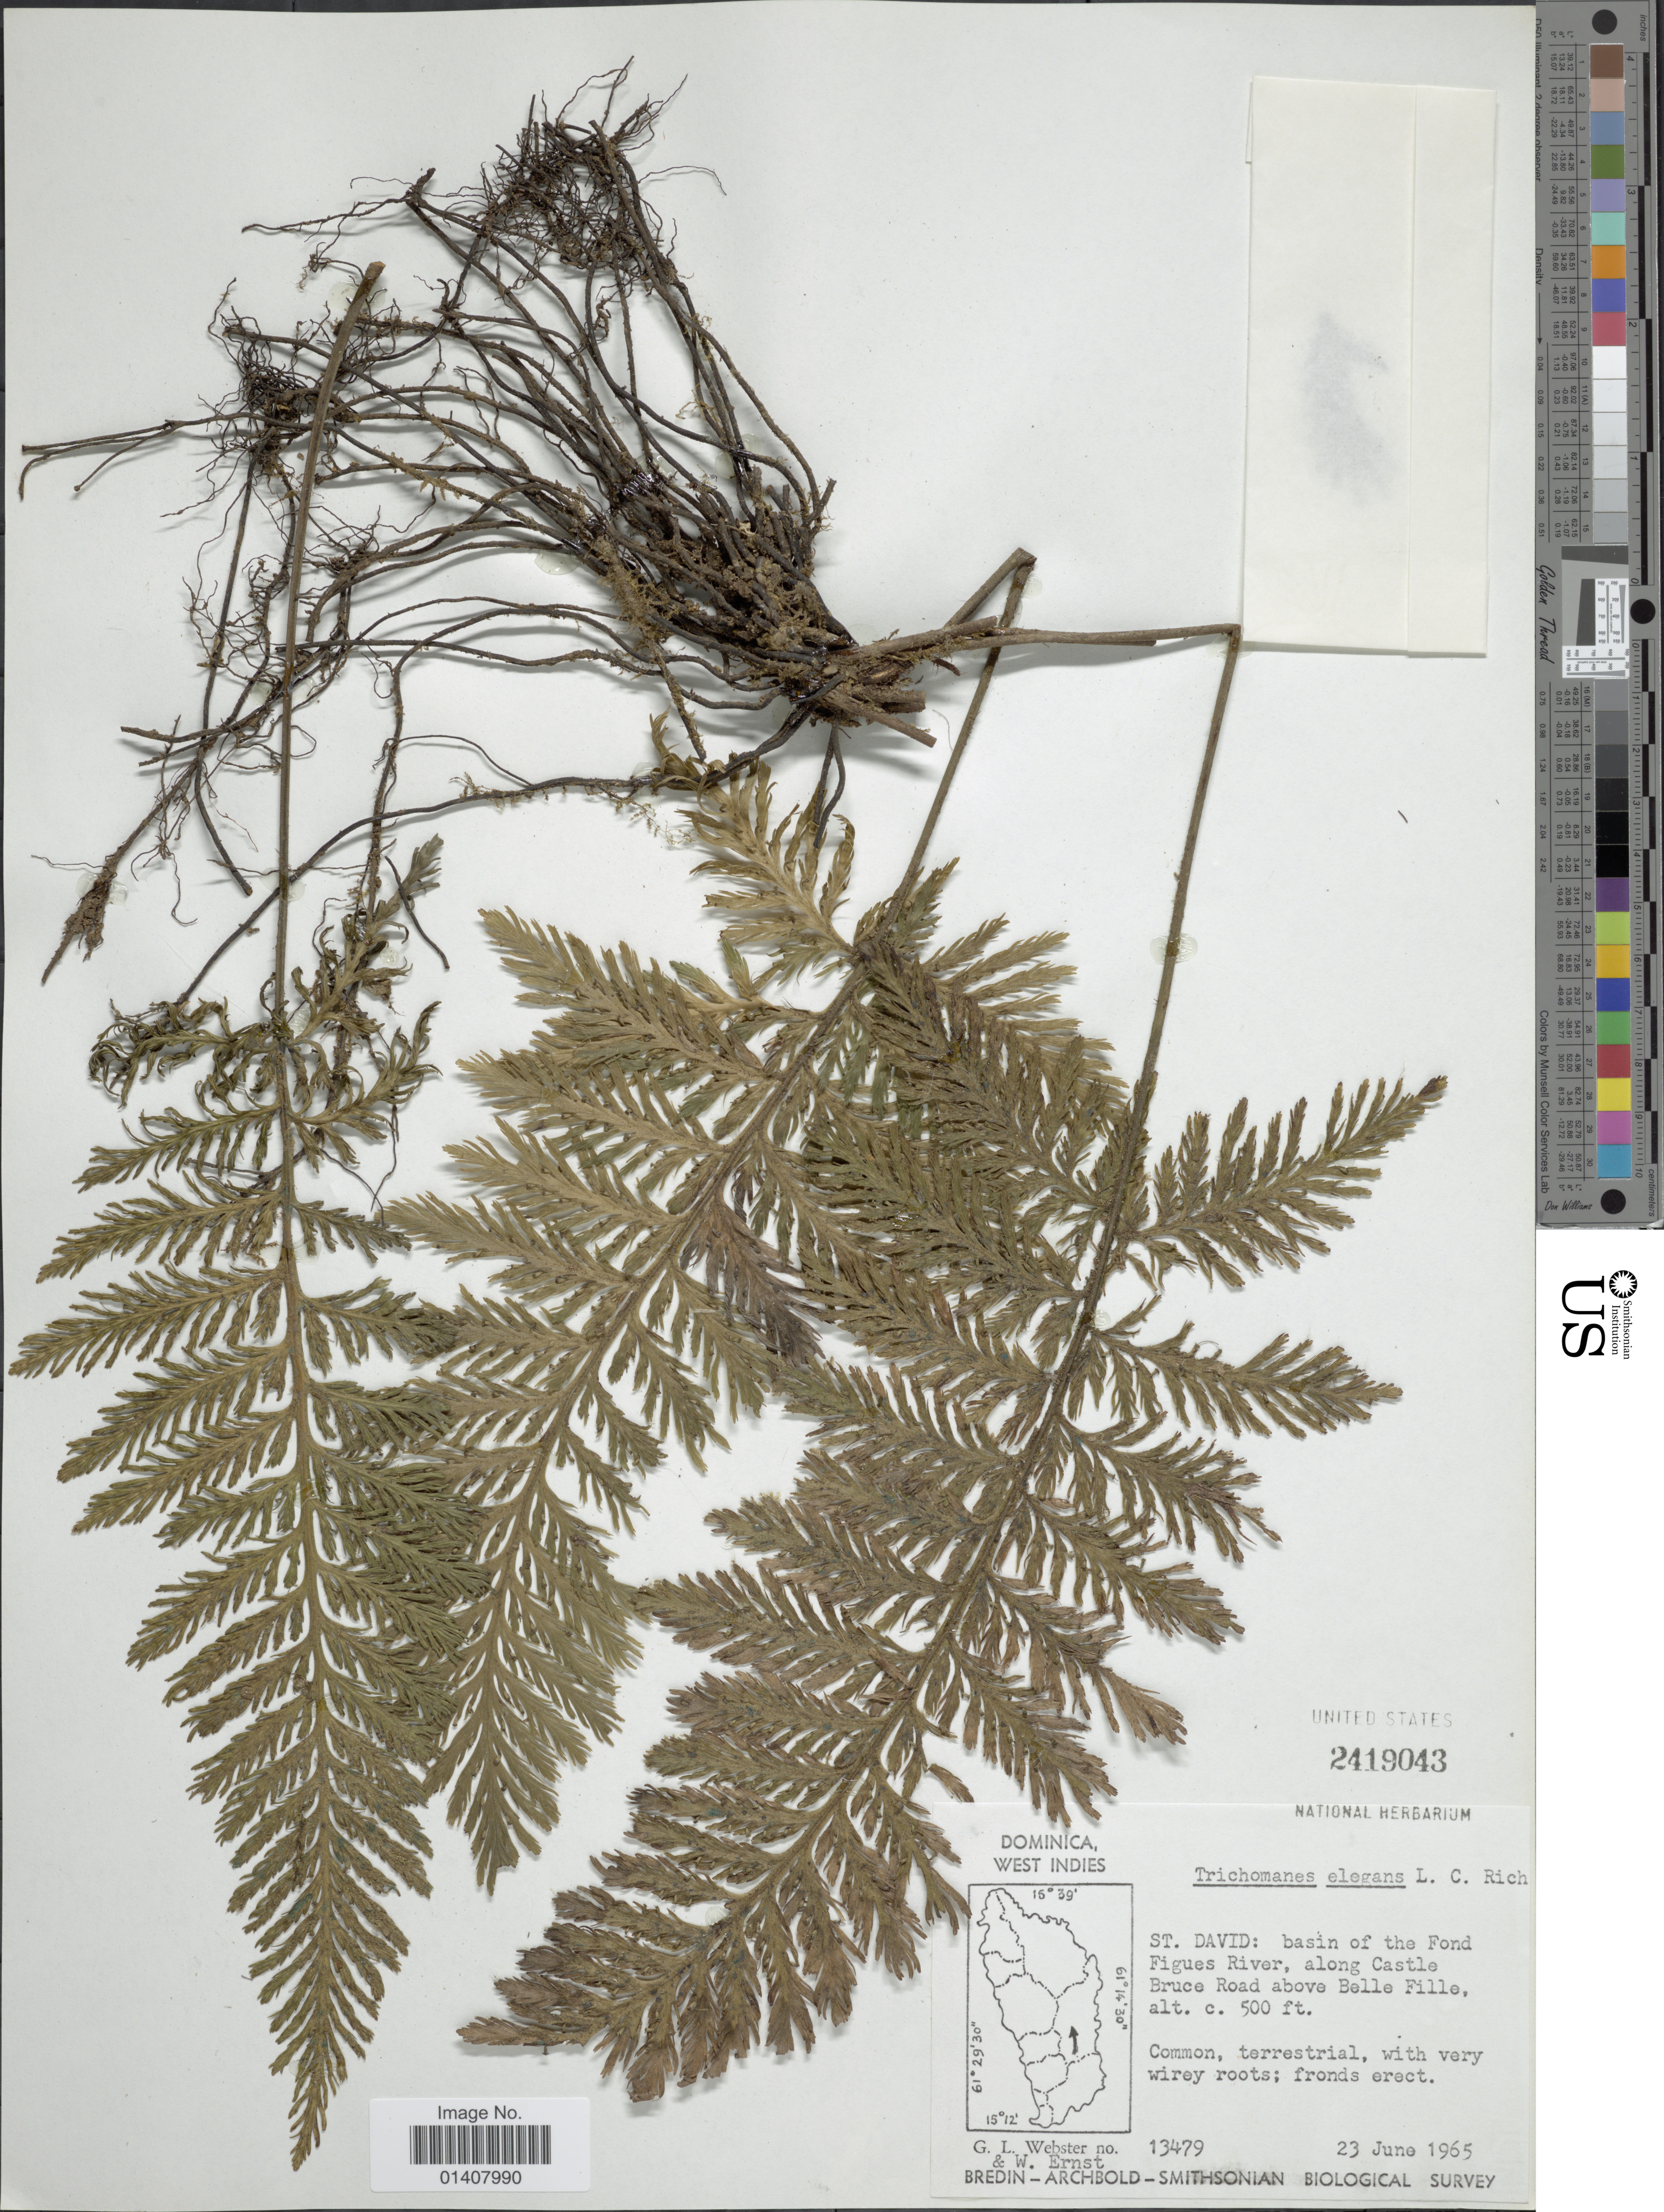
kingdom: Plantae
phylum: Tracheophyta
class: Polypodiopsida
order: Hymenophyllales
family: Hymenophyllaceae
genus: Trichomanes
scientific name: Trichomanes elegans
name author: Rich.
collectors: G. L. Webster & W. Ernst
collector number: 13479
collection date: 1965-06-23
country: Dominica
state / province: St. David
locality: Dominica West Indies, St. David: basin of the Fond Figues River, along Castle Bruce Road above Belle Fille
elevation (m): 152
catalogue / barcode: US 2419043